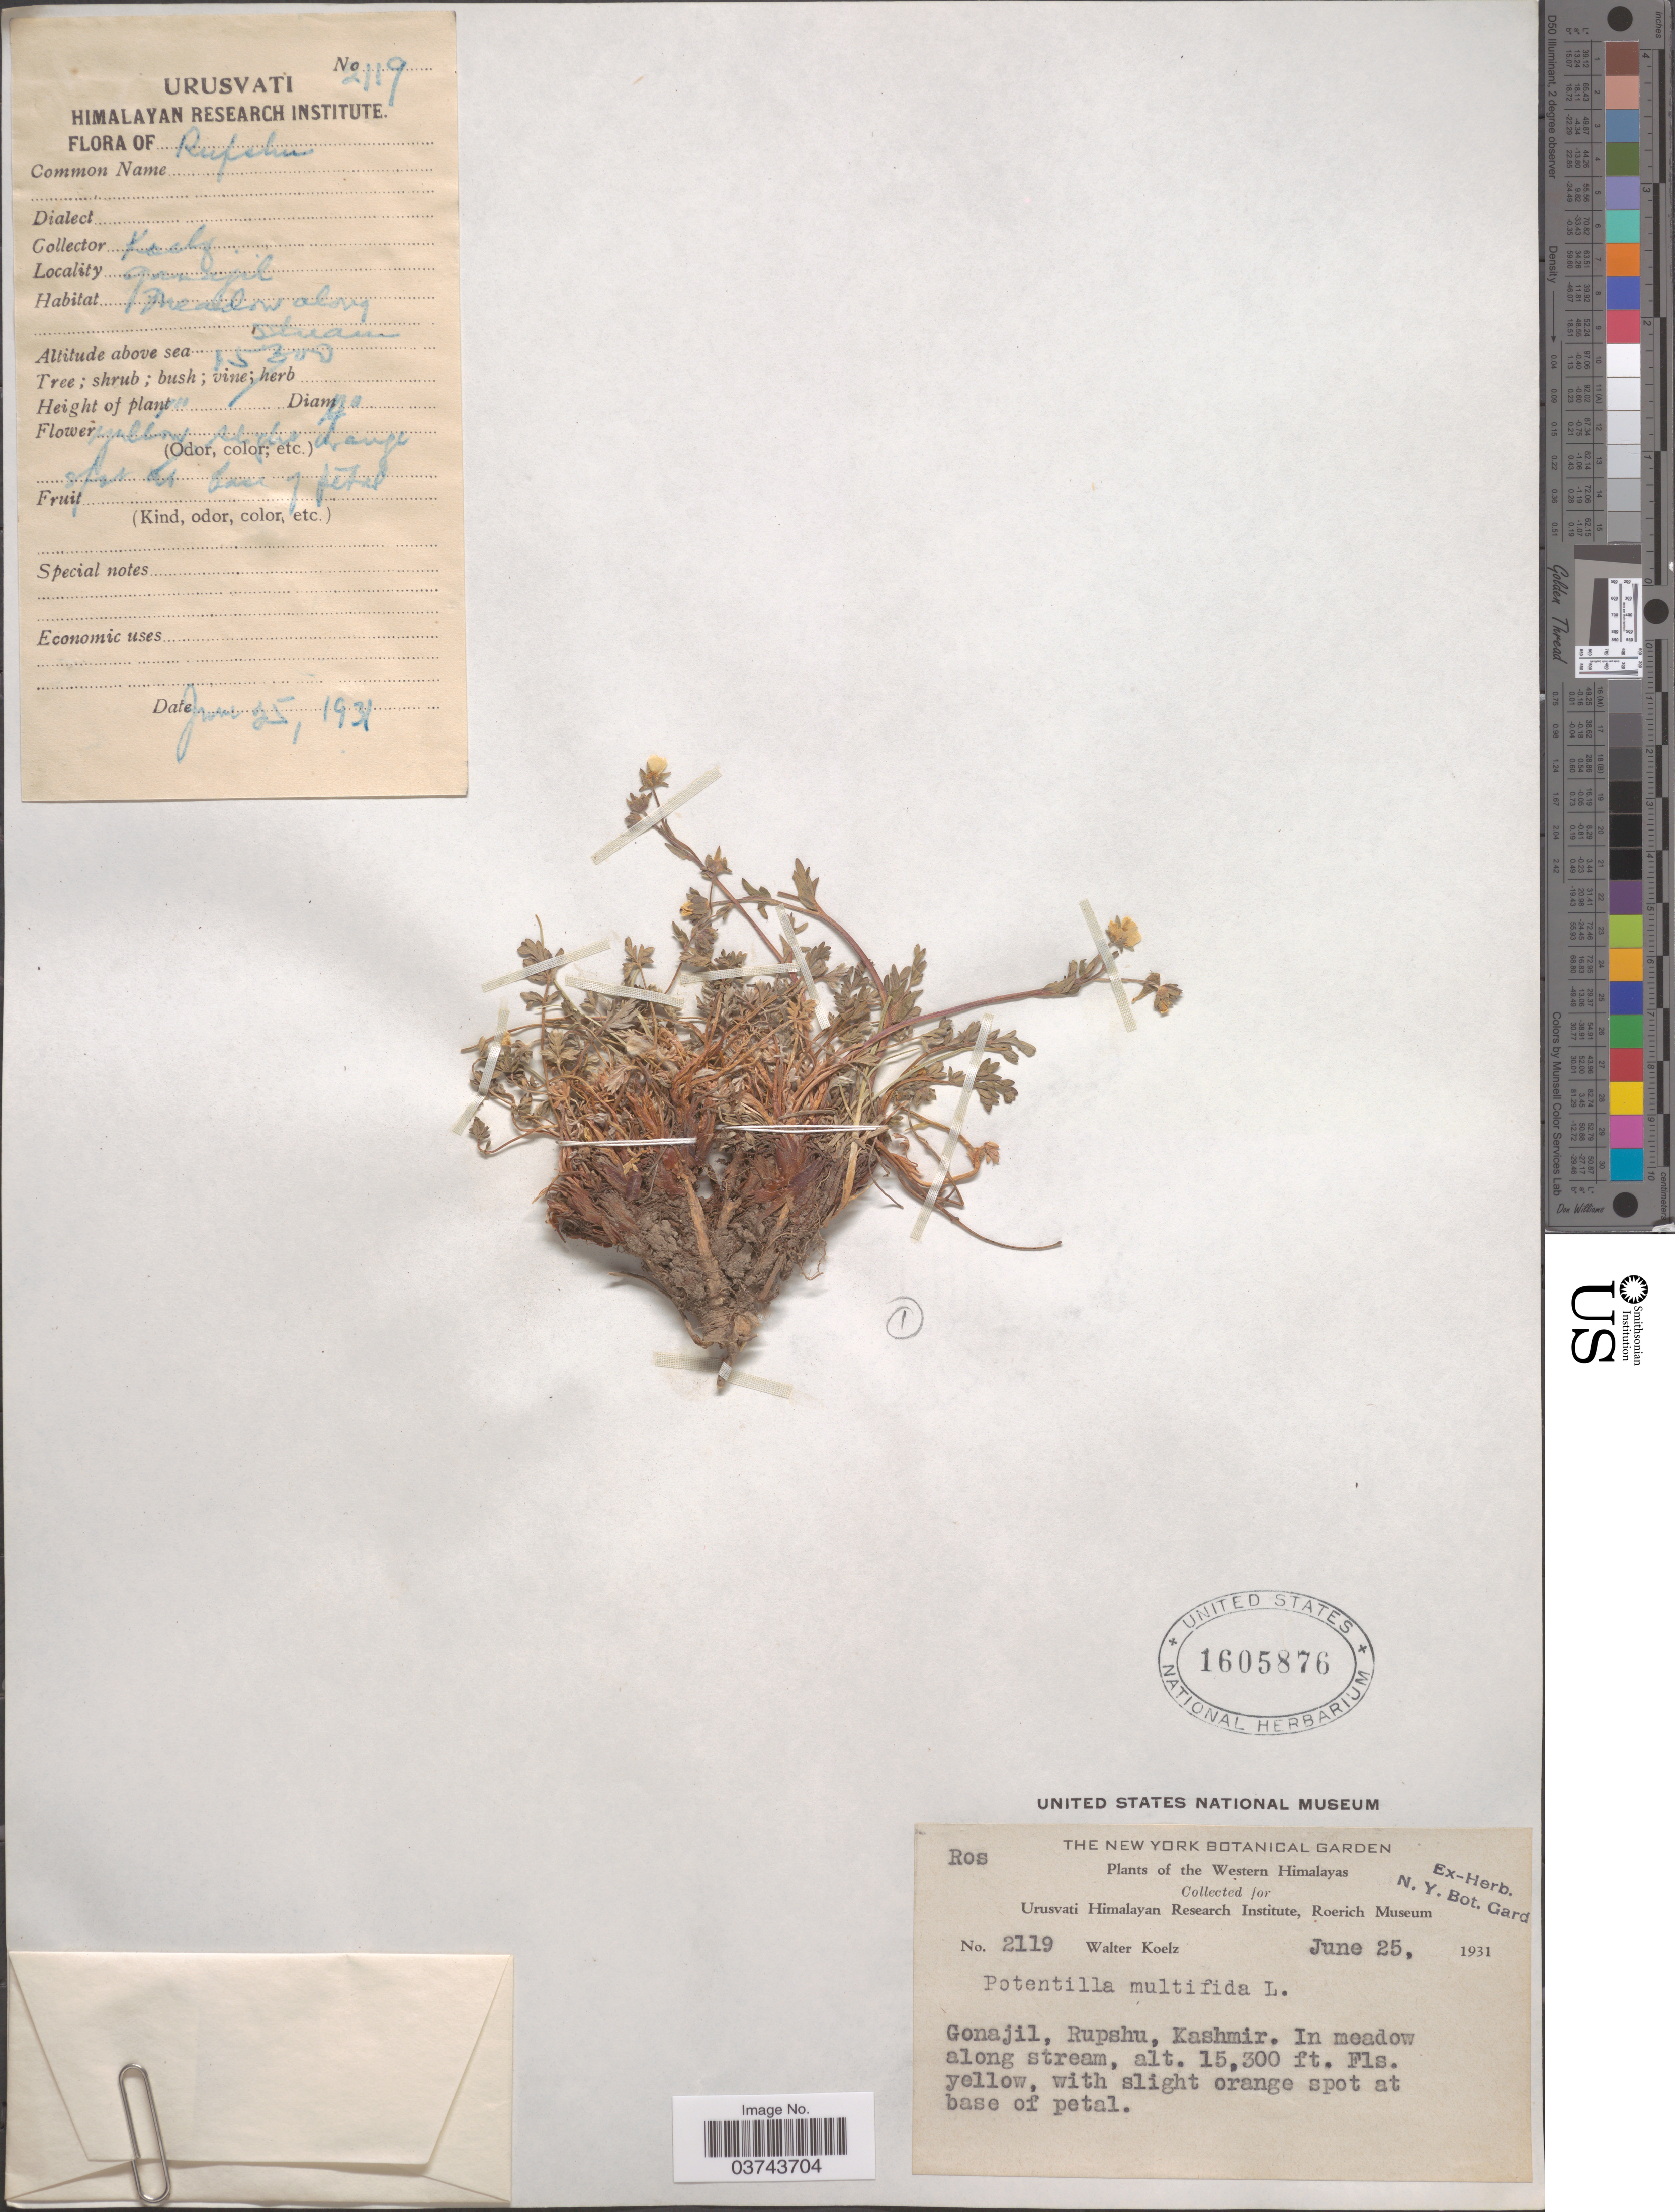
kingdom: Plantae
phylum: Tracheophyta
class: Magnoliopsida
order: Rosales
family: Rosaceae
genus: Potentilla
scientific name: Potentilla multifida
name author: L.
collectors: W. N. Koelz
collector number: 2119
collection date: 1931-06-25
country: India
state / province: Jammu and Kashmir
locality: The Western Himalayas. Gonajil, Rupshu, Kashmir.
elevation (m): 4663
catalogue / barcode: US 1605876